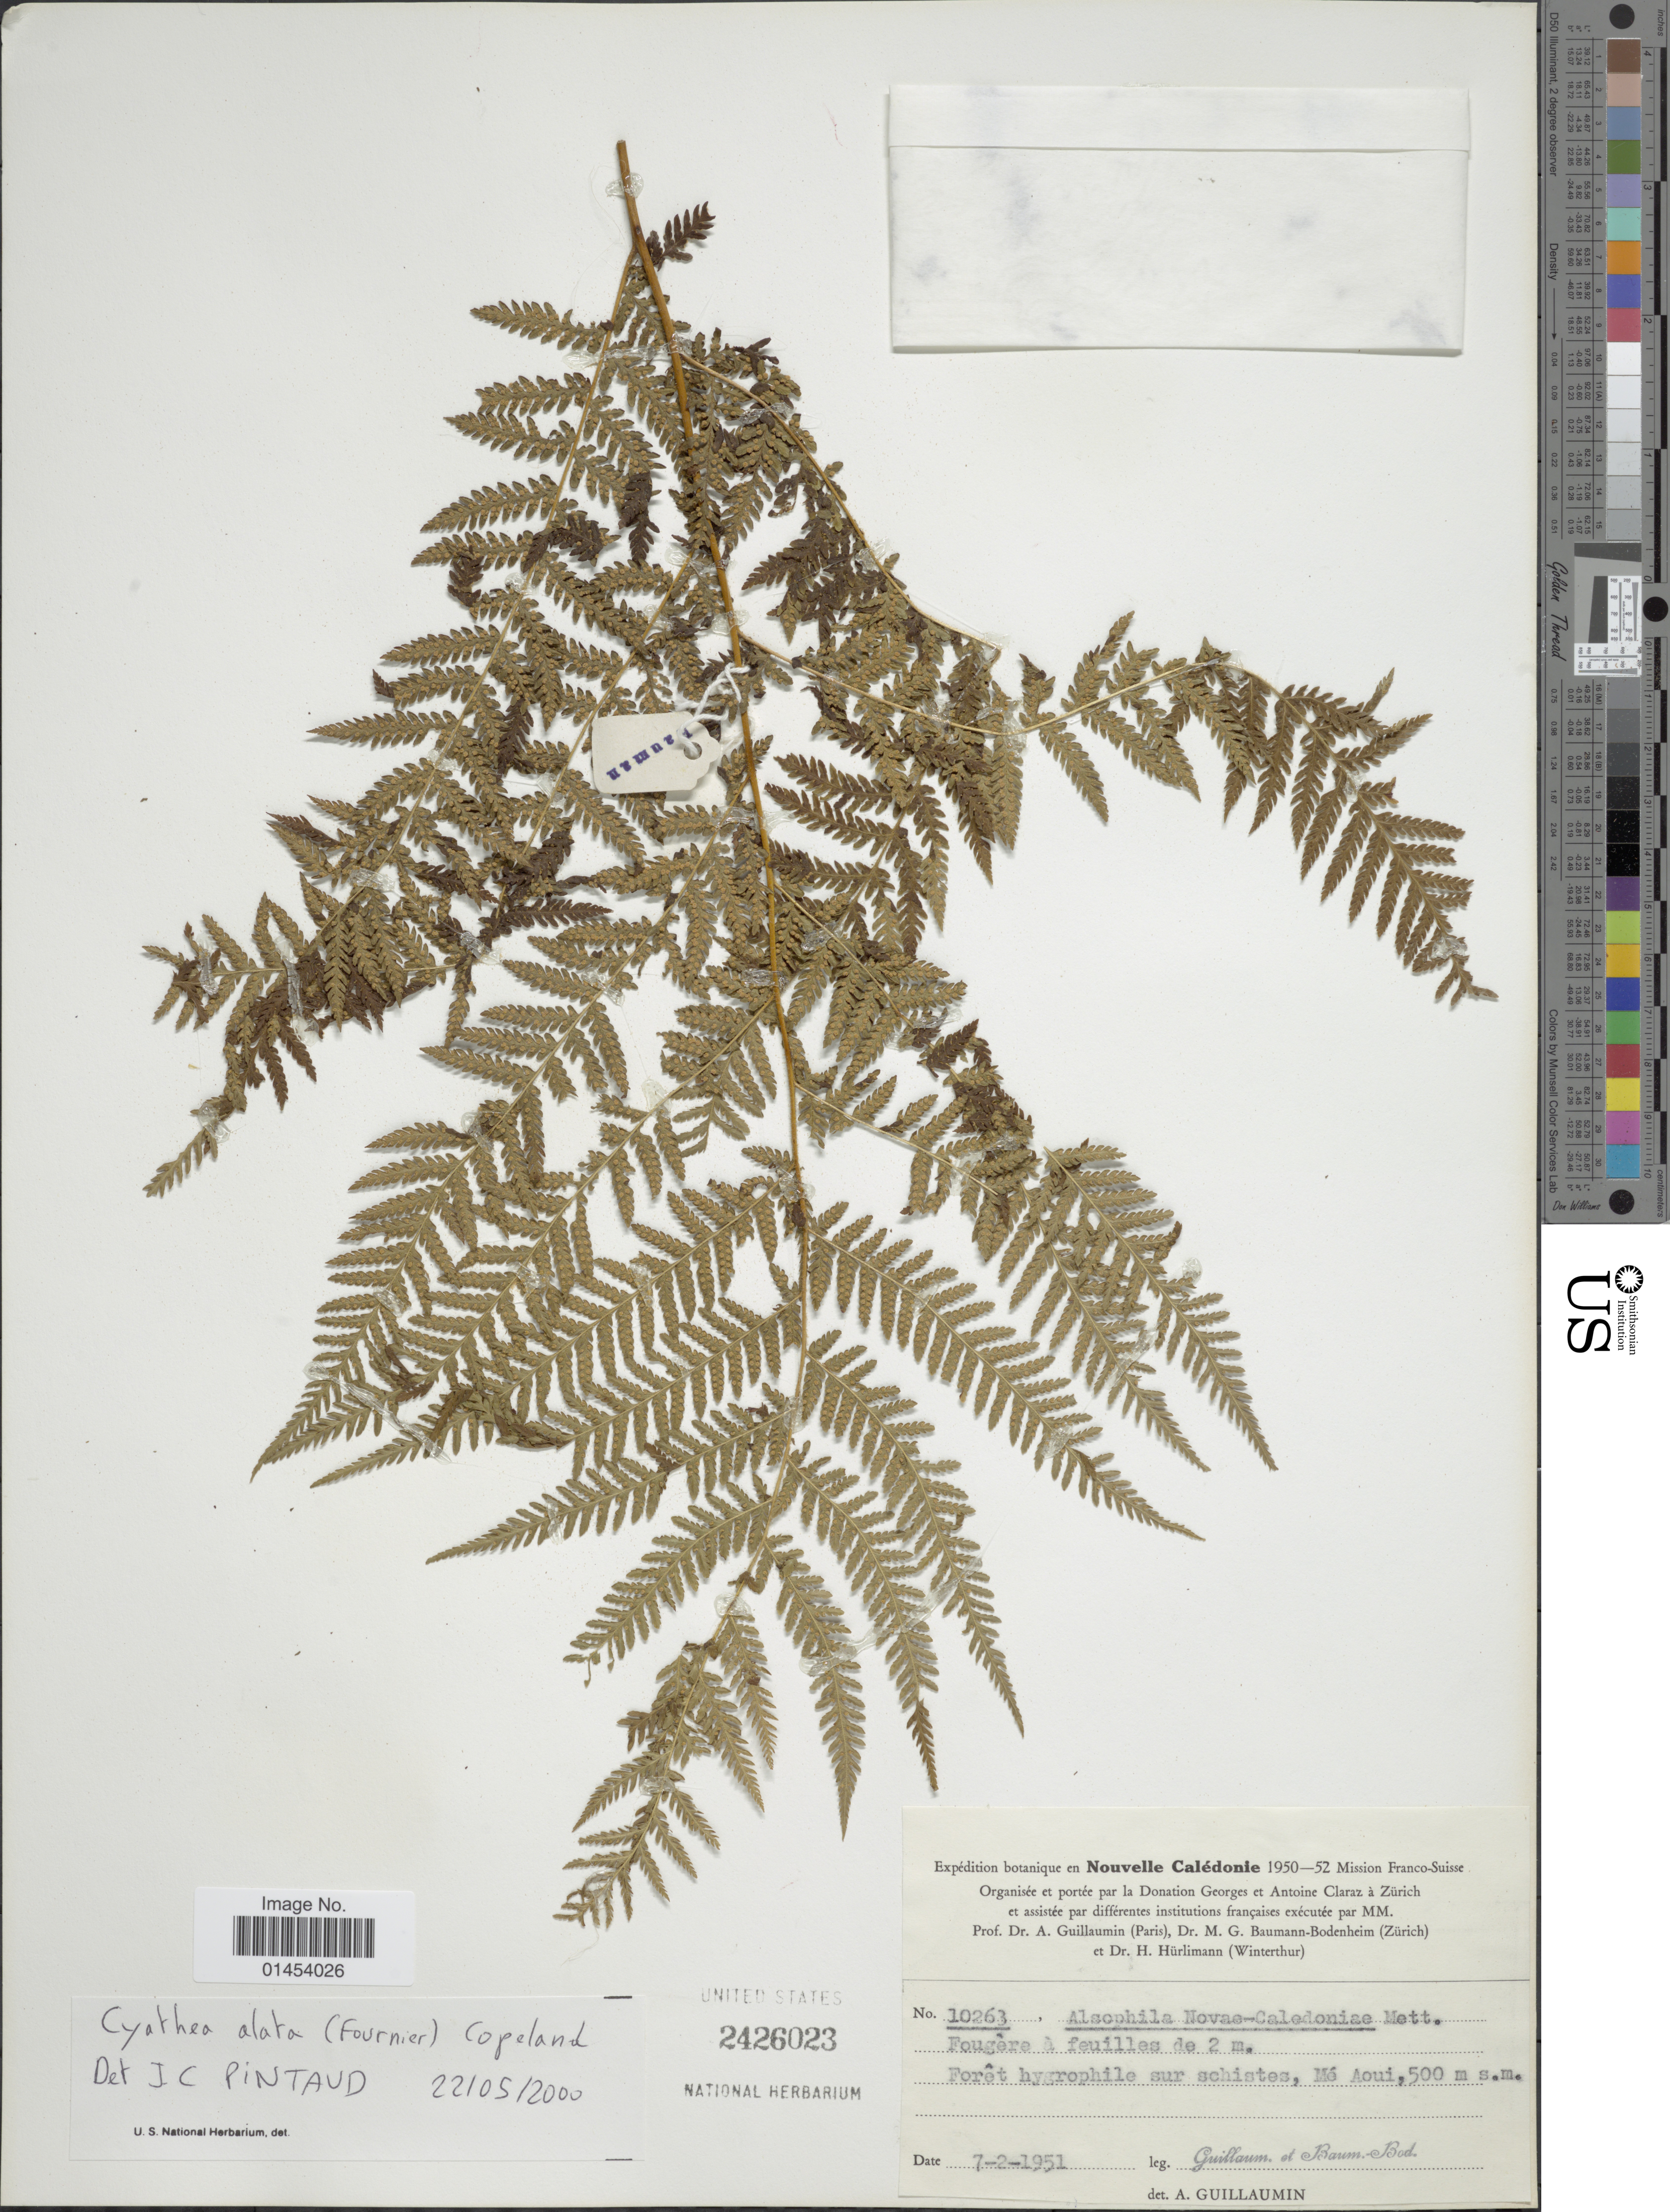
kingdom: Plantae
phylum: Tracheophyta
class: Polypodiopsida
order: Cyatheales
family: Cyatheaceae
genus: Cyathea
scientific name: Cyathea alata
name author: (E. Fourn.) Copel.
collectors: A. Guillaumin & M. G. Baumann-Bodenheim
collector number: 10263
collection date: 1951-02-07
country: New Caledonia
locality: Forêt hygrophile sur schistes, Mé Aoui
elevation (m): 500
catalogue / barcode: US 2426023